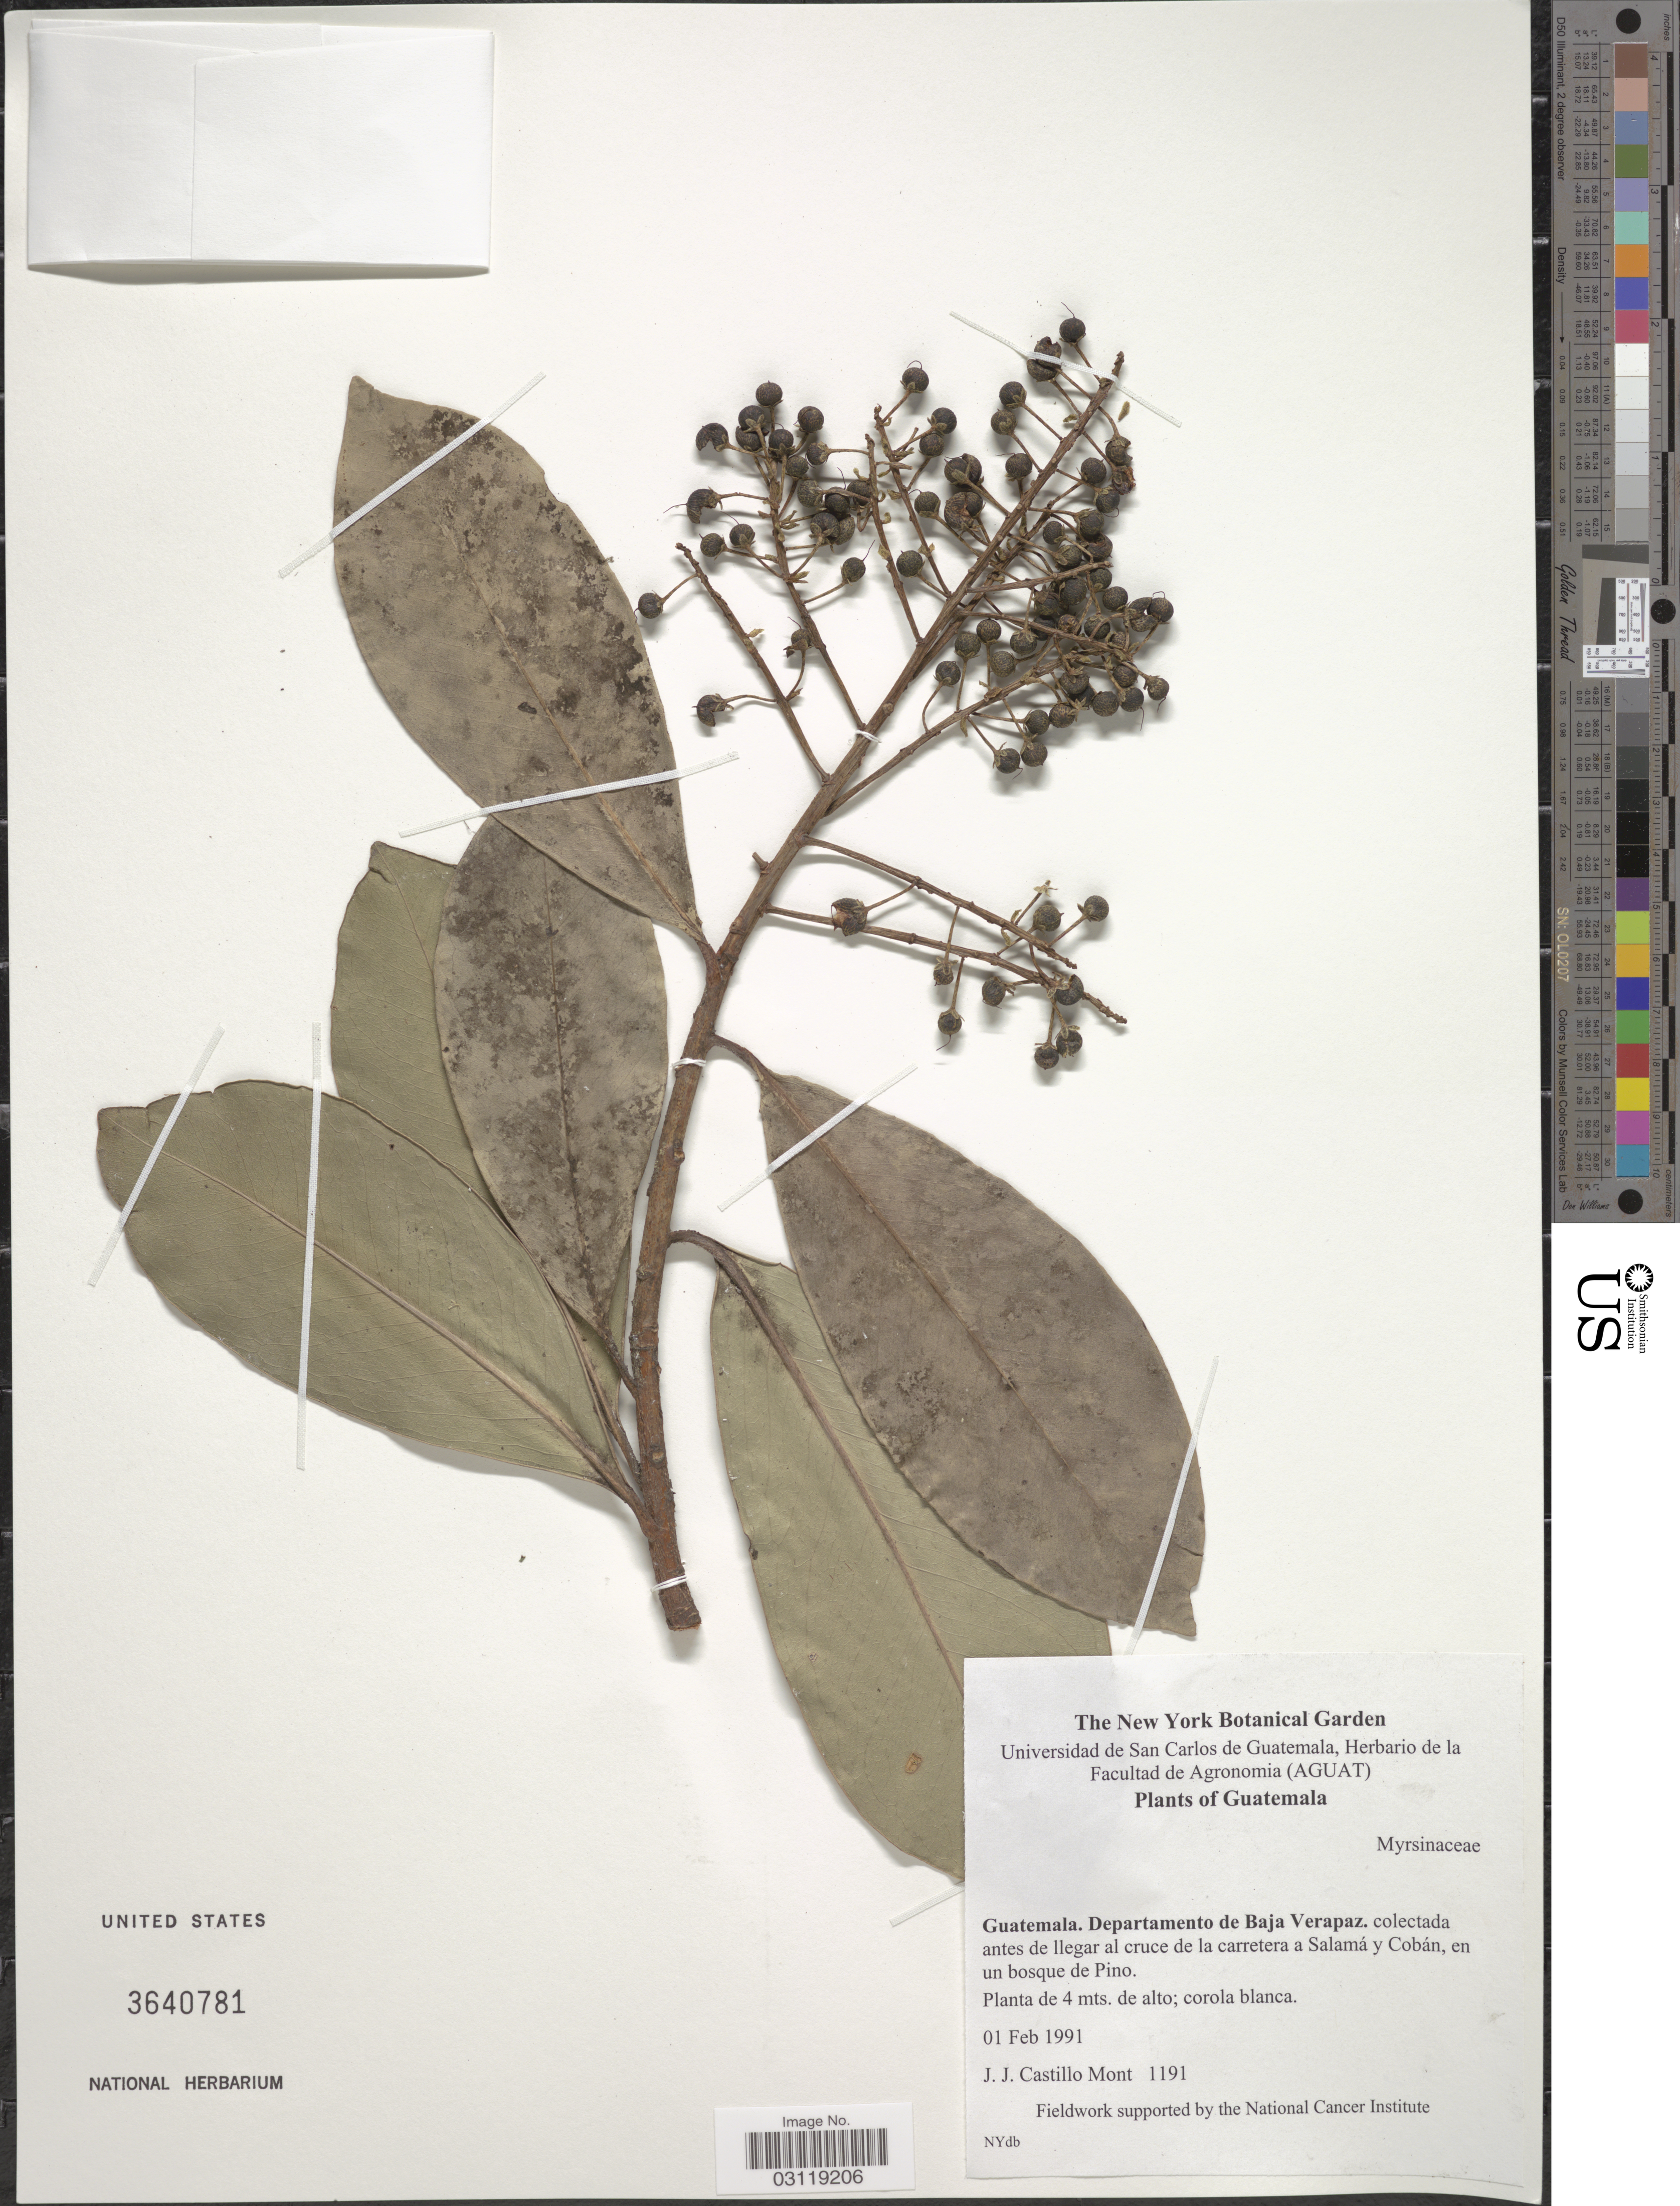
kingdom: Plantae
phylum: Tracheophyta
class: Magnoliopsida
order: Ericales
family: Primulaceae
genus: Ardisia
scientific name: Ardisia paschalis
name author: Donn. Sm.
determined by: Pipoly, J. J.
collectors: J. Castillo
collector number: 1191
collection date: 1991-02-01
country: Guatemala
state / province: Baja Verapaz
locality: Departamento de Baja Verapaz, colectada antes de llegar al cruce de la carretera a Salamá y Cobán, en un bosque de Pino.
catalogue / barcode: US 3640781